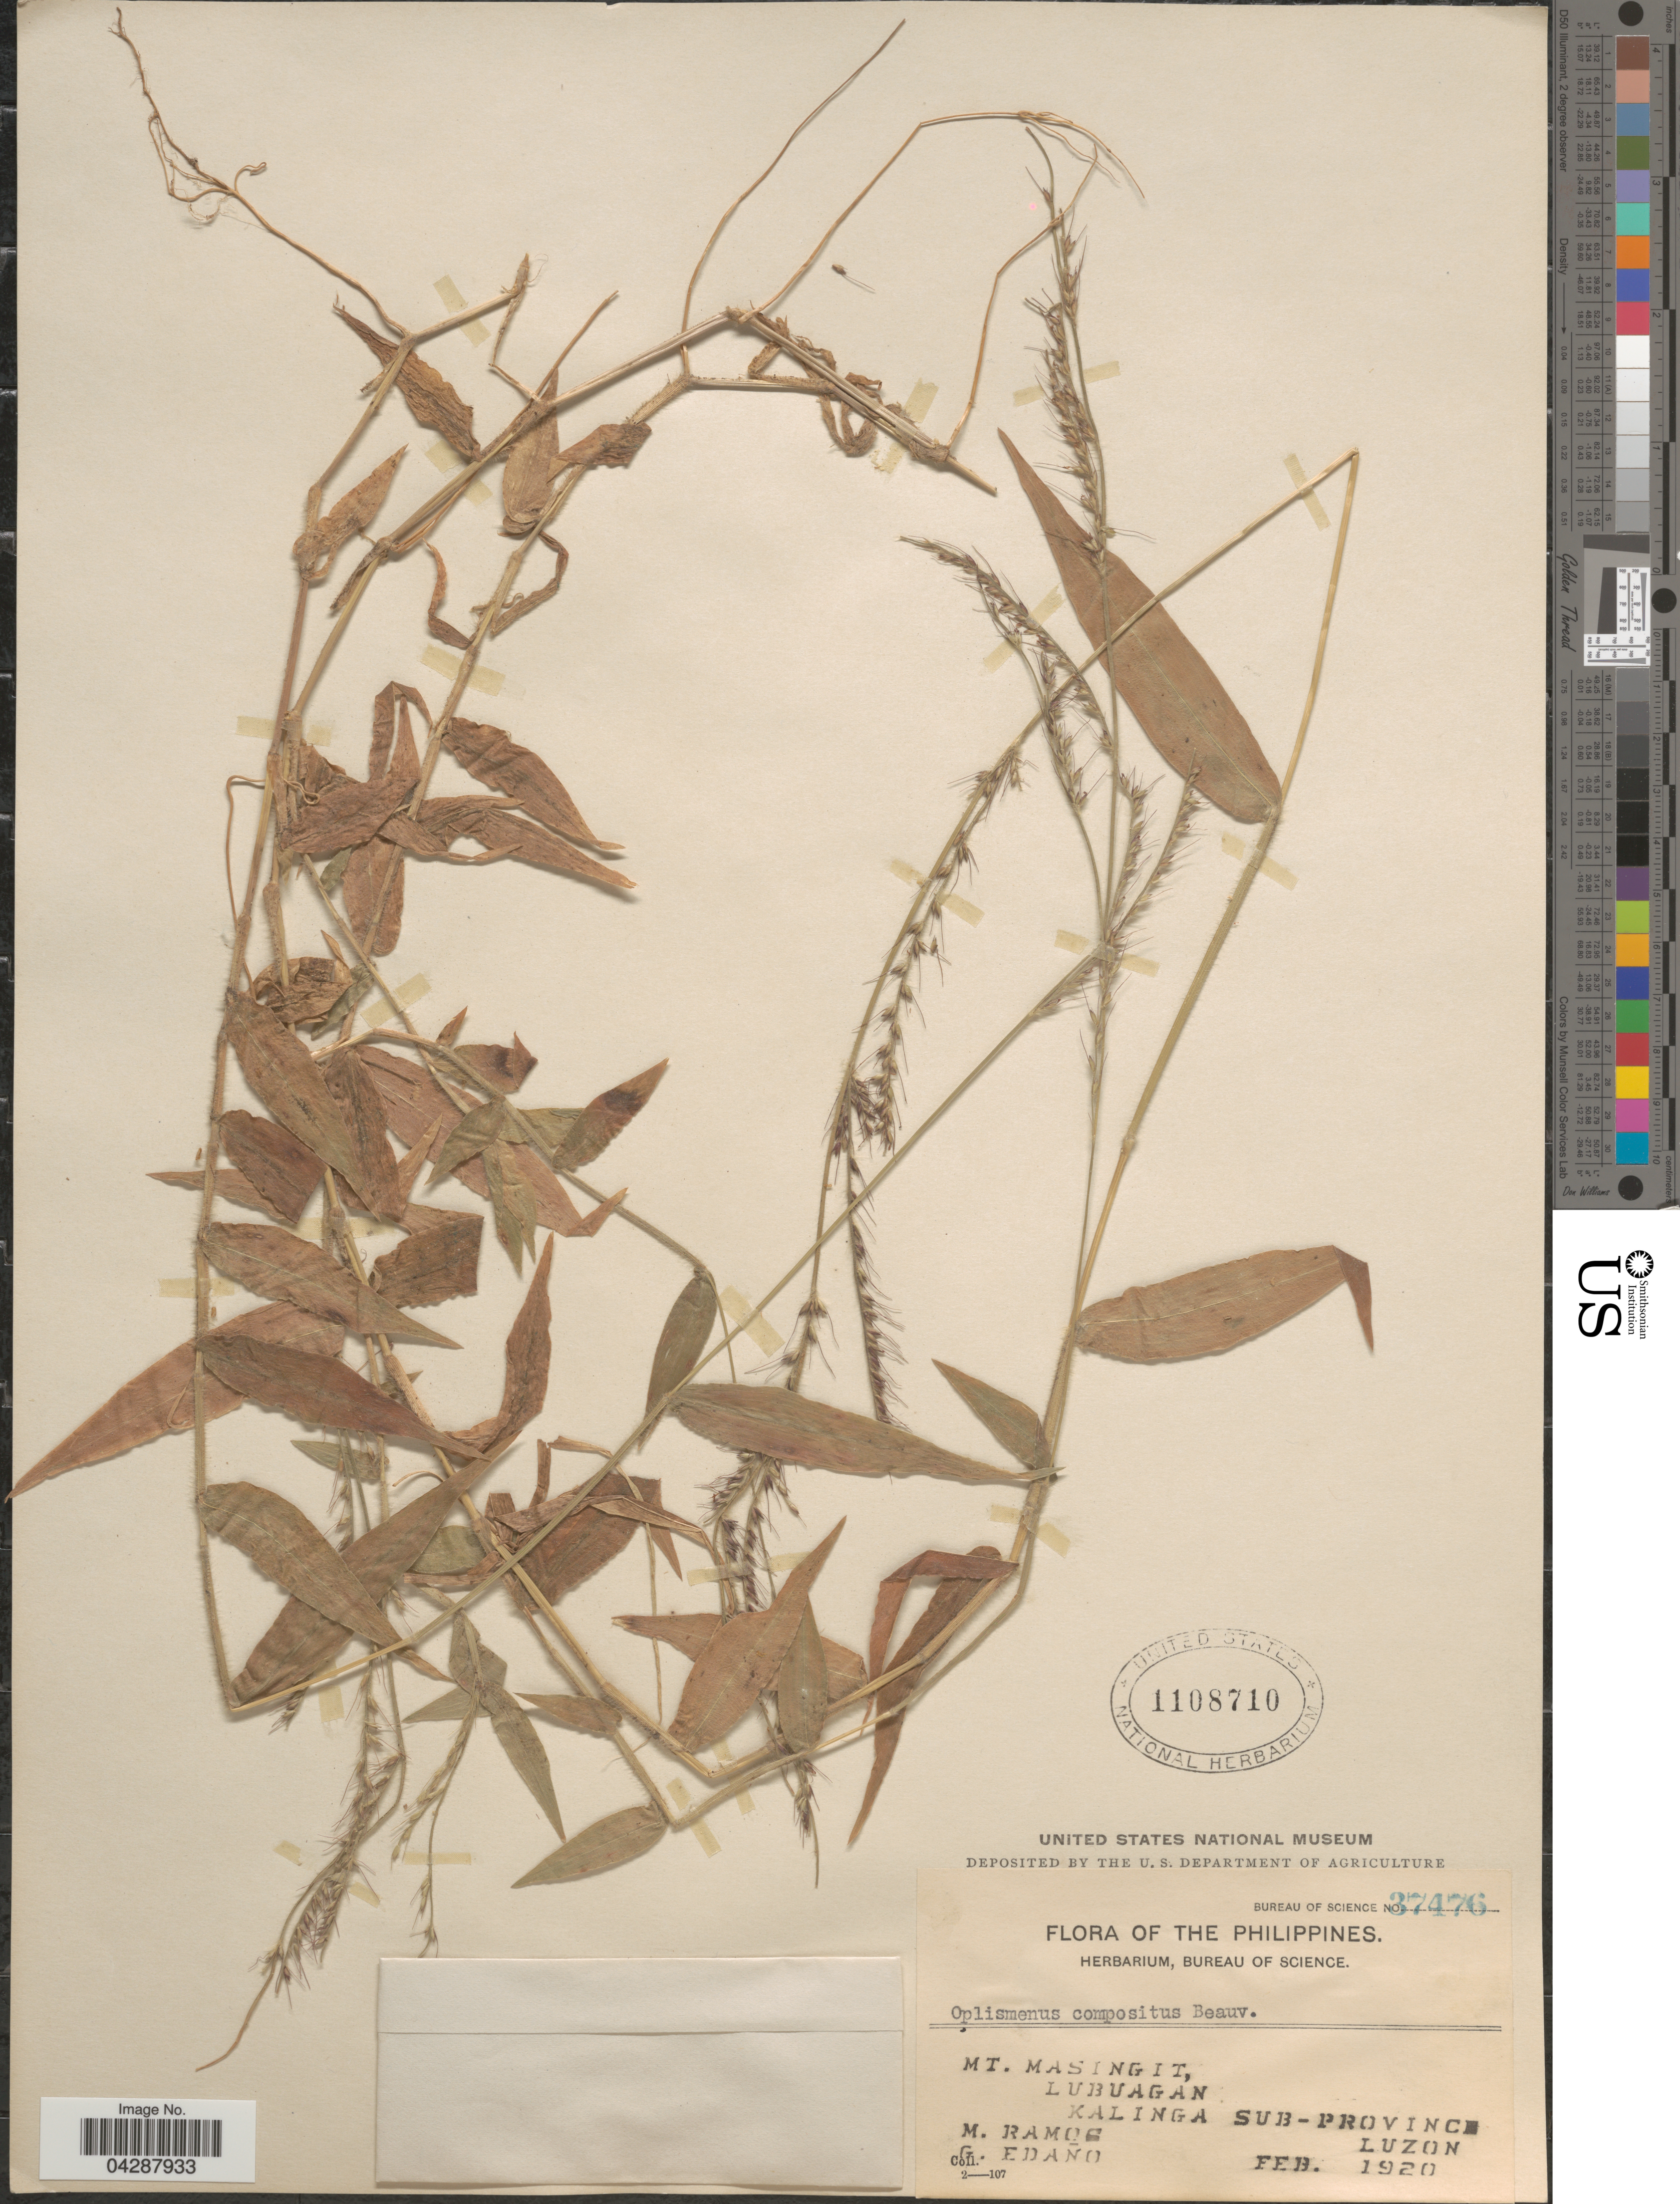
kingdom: Plantae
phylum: Tracheophyta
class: Liliopsida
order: Poales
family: Poaceae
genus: Oplismenus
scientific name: Oplismenus compositus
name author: (L.) P. Beauv.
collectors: M. Ramos & G. Edaño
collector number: Bureau of Science 37476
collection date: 1920-02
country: Philippines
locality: Mt. Masingit, Lubuagan. Kalinga Sub-Province. Luzon.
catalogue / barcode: US 1108710